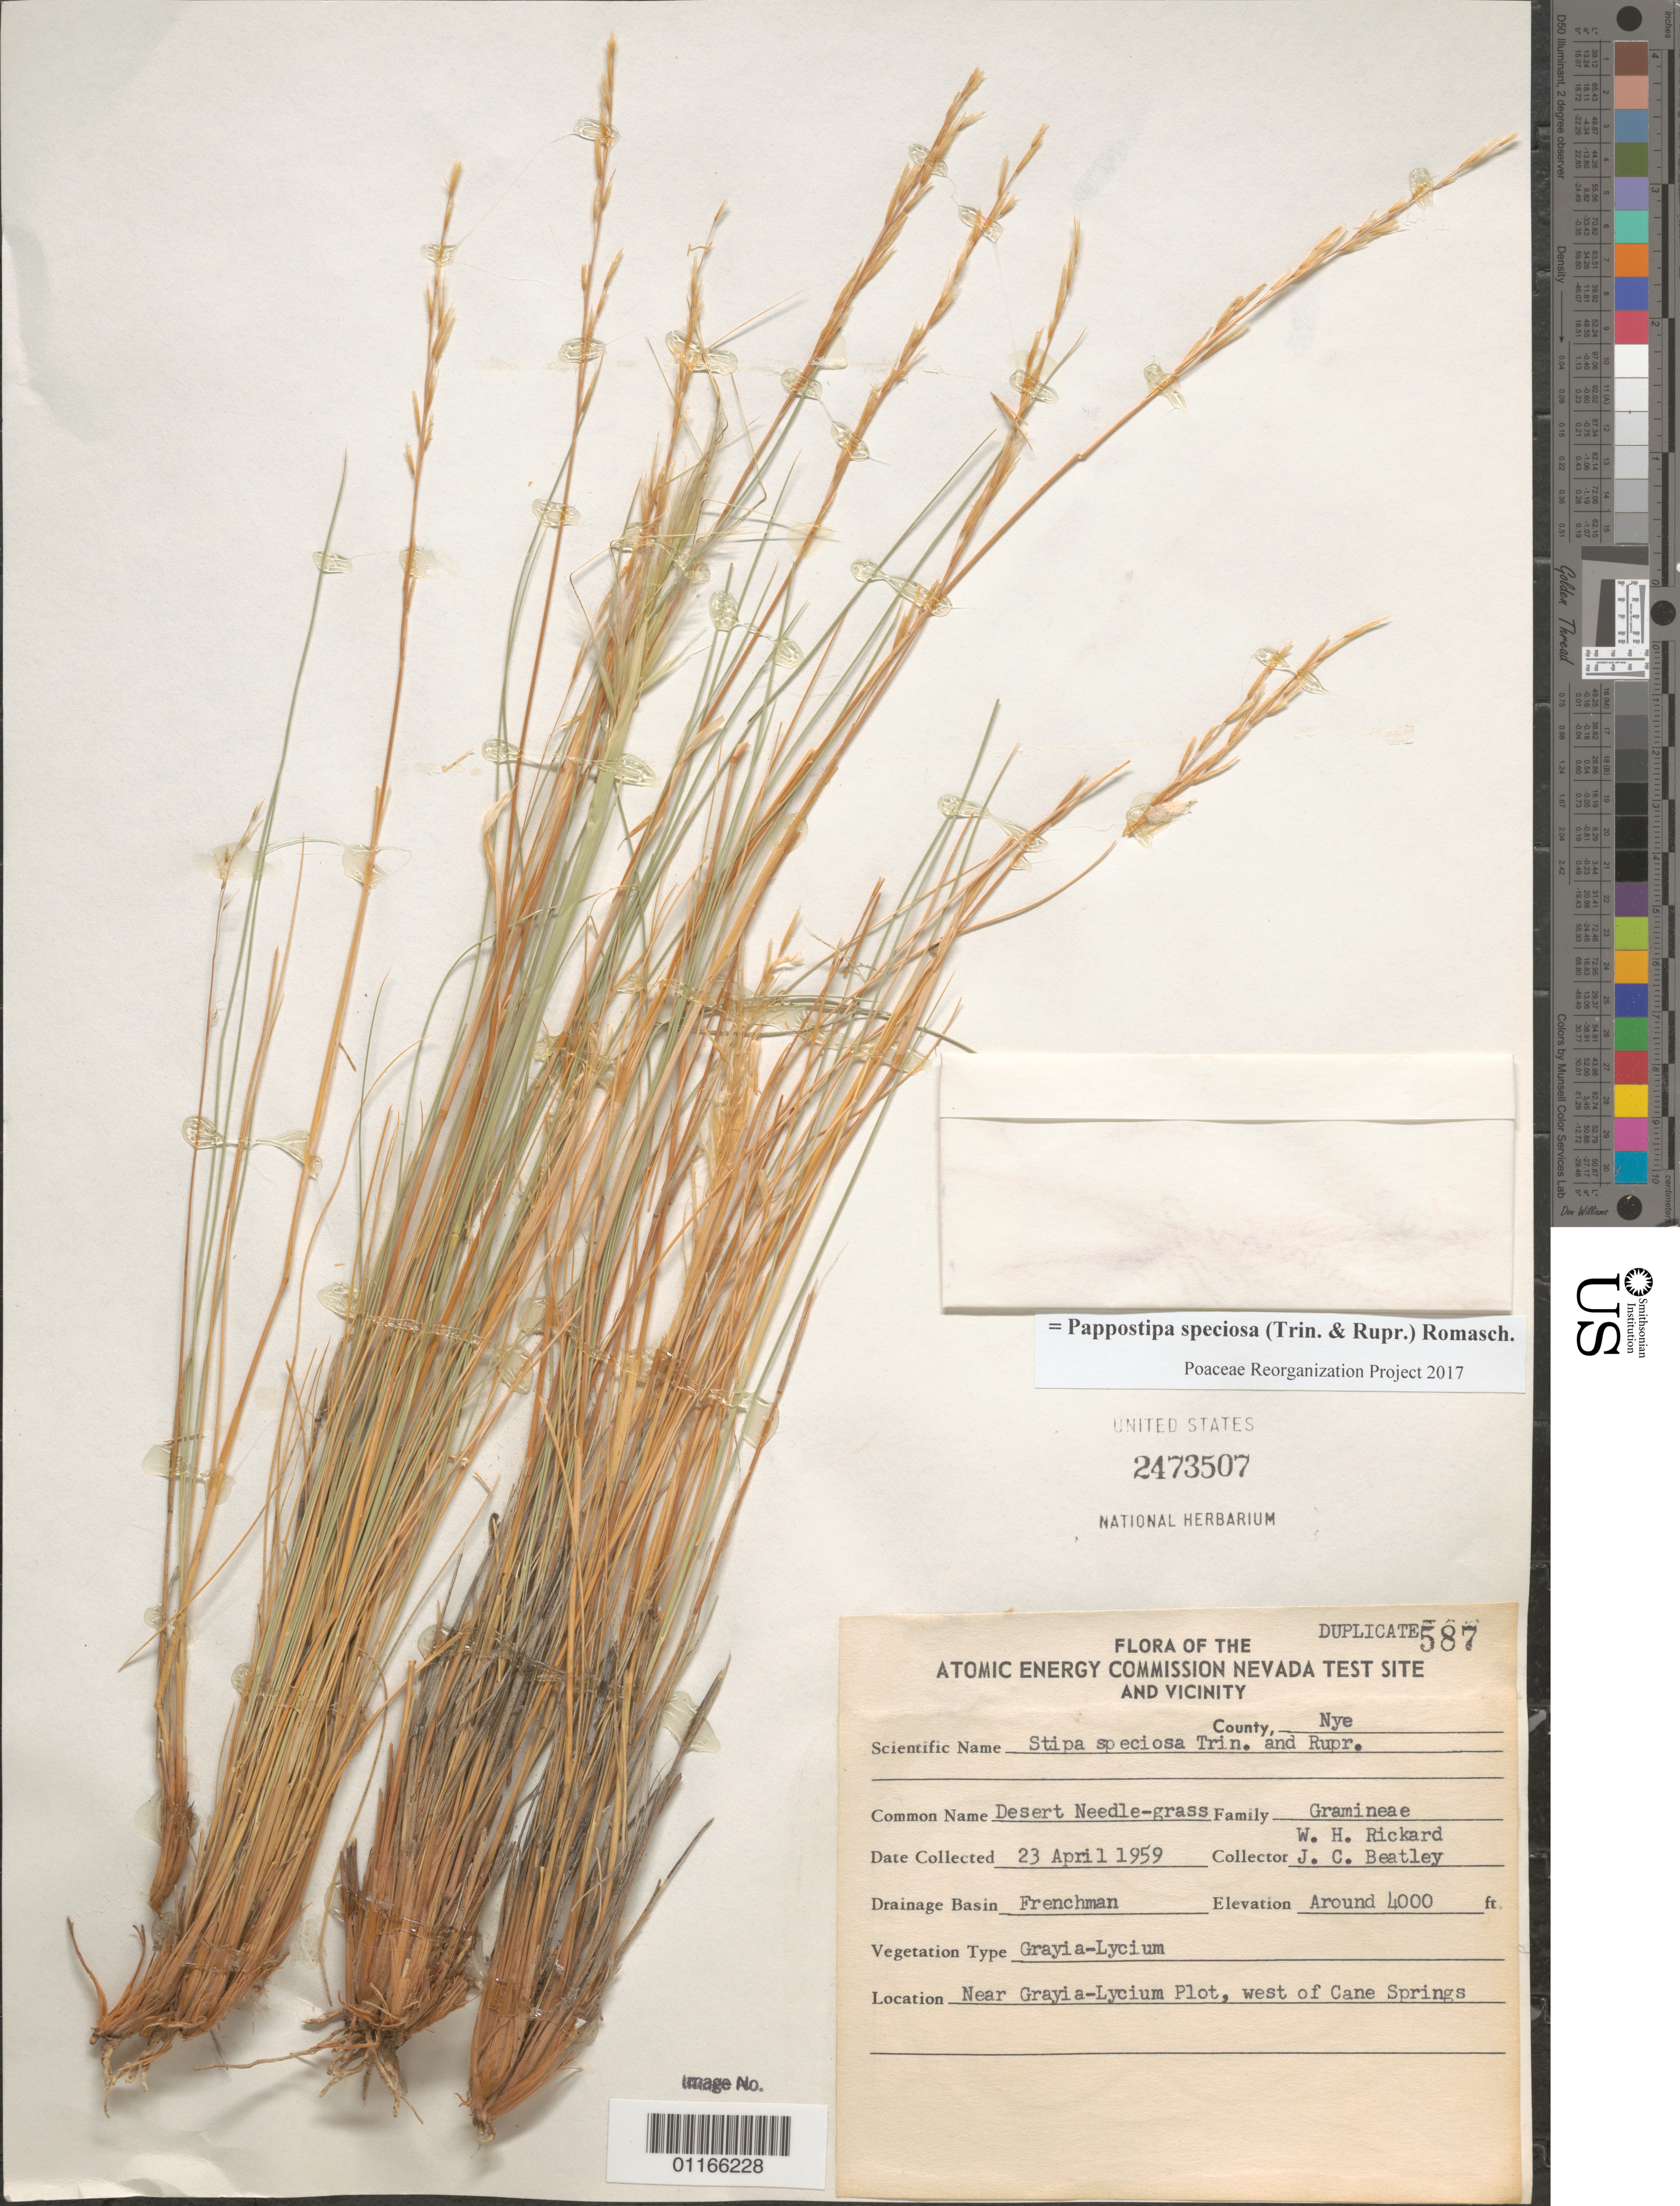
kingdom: Plantae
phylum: Tracheophyta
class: Liliopsida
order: Poales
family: Poaceae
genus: Stipa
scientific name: Stipa speciosa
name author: Trin. & Rupr.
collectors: W. Rickard & J. C. Beatley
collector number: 587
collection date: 1959-04-23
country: United States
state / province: Nevada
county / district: Nye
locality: Drainage Basin: Frenchman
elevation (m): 1219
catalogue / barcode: US 2473507